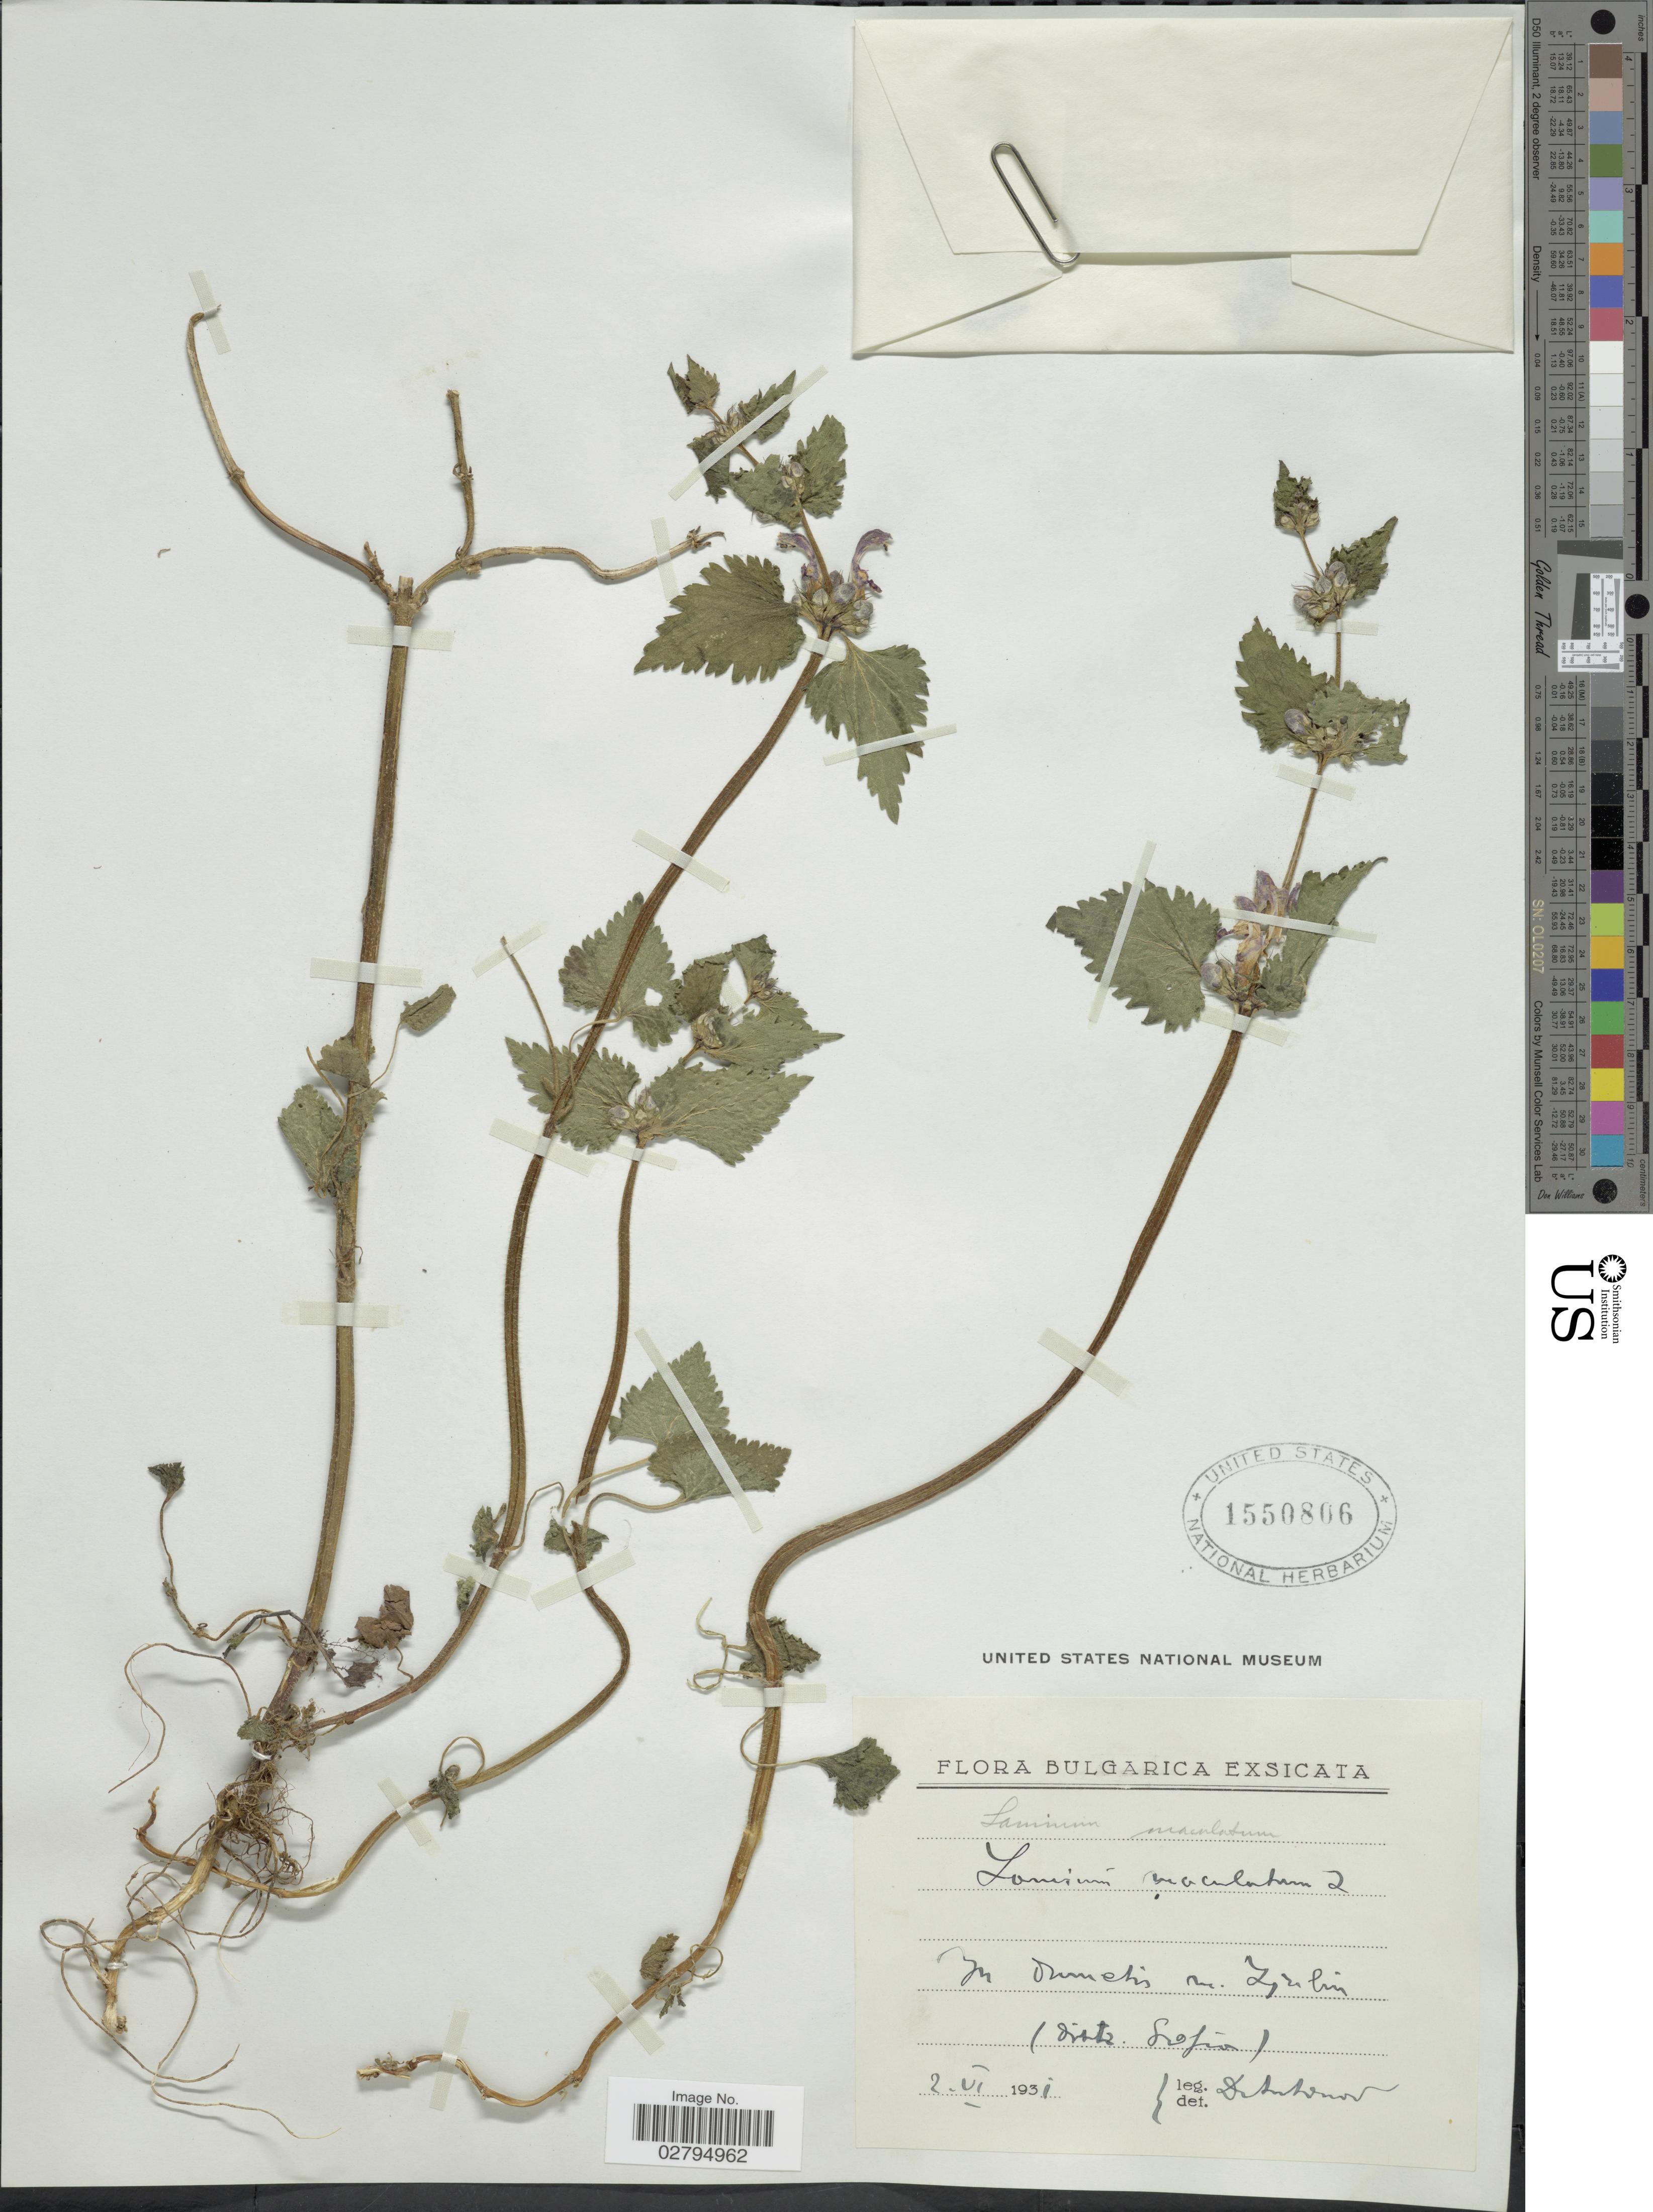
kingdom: Plantae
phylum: Tracheophyta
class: Magnoliopsida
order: Lamiales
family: Lamiaceae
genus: Lamium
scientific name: Lamium maculatum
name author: (L.) L.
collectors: D. Antonov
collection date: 1931-06-02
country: Bulgaria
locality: In dumetis nr. Zjinlin [interpreted] (distr. Sofia).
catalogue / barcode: US 1550806